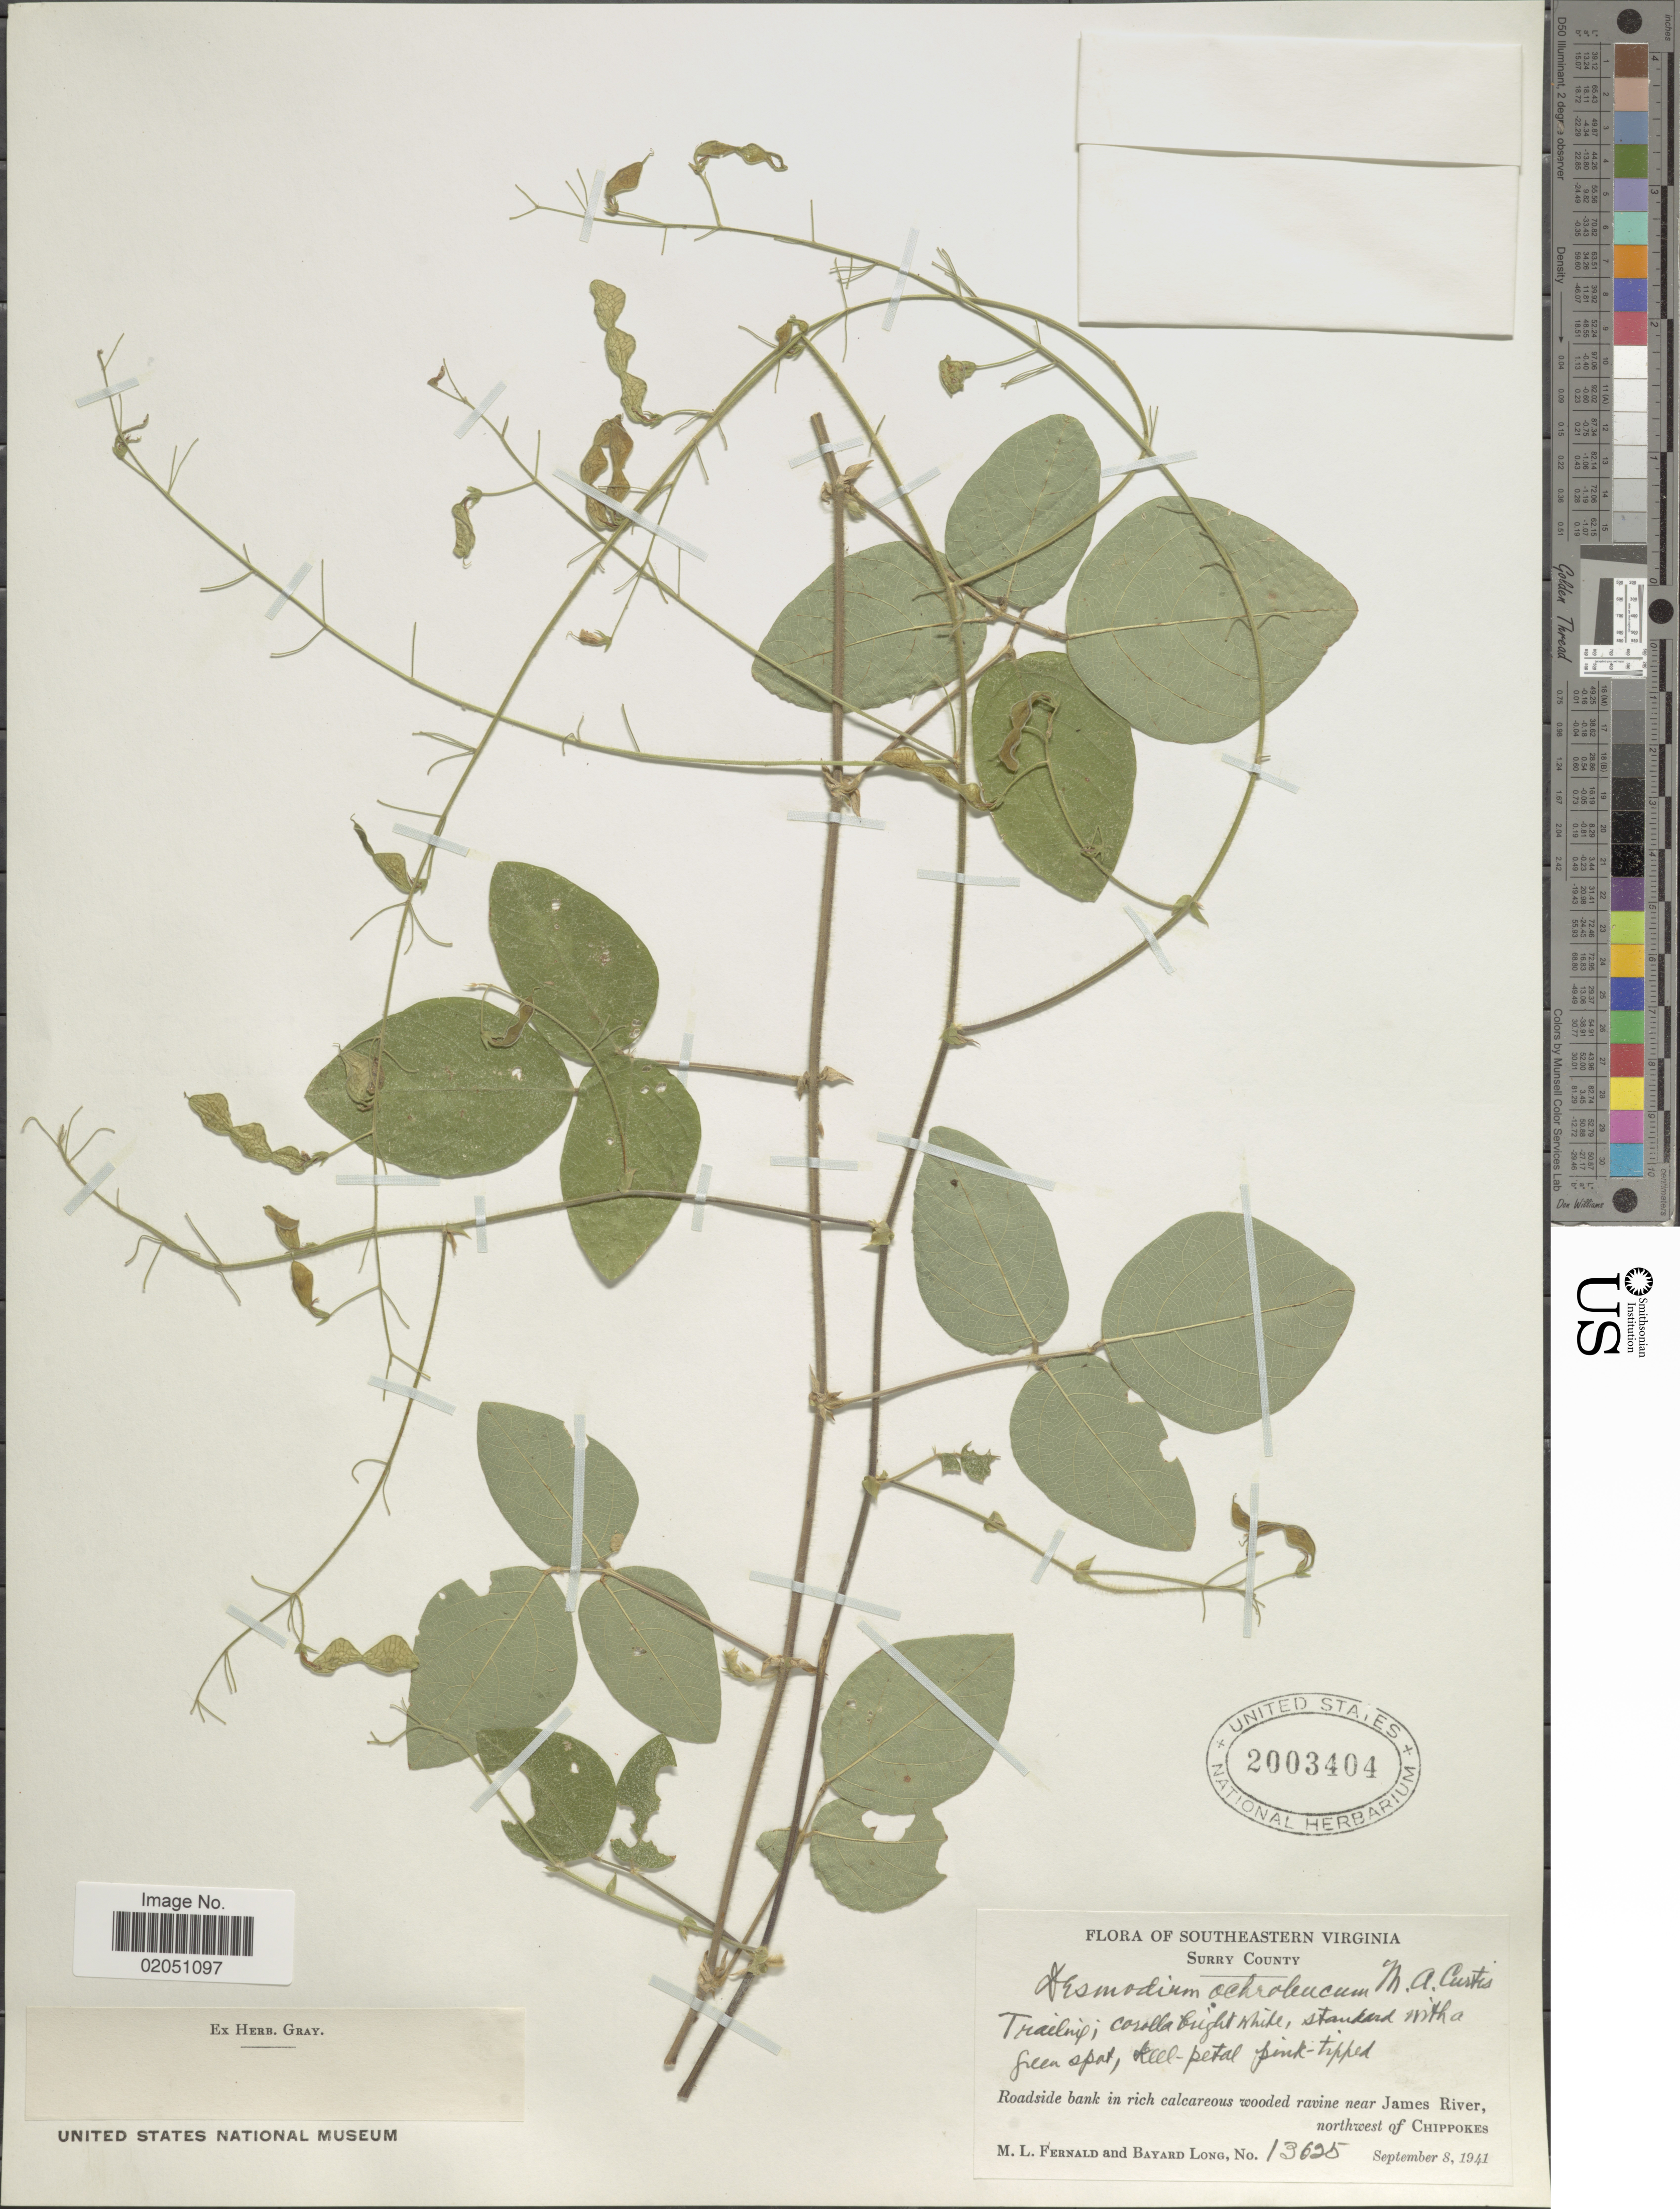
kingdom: Plantae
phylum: Tracheophyta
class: Magnoliopsida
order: Fabales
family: Fabaceae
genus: Desmodium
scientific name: Desmodium ochroleucum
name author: M.A. Curtis ex Canby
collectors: M. L. Fernald & B. Long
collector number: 13625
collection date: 1941-09-08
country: United States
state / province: Virginia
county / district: Surry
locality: Southeastern Virginia, Surry County, Roadside bank in rich calcareous wooded ravine near James River, northwest of Chippokes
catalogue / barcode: US 2003404